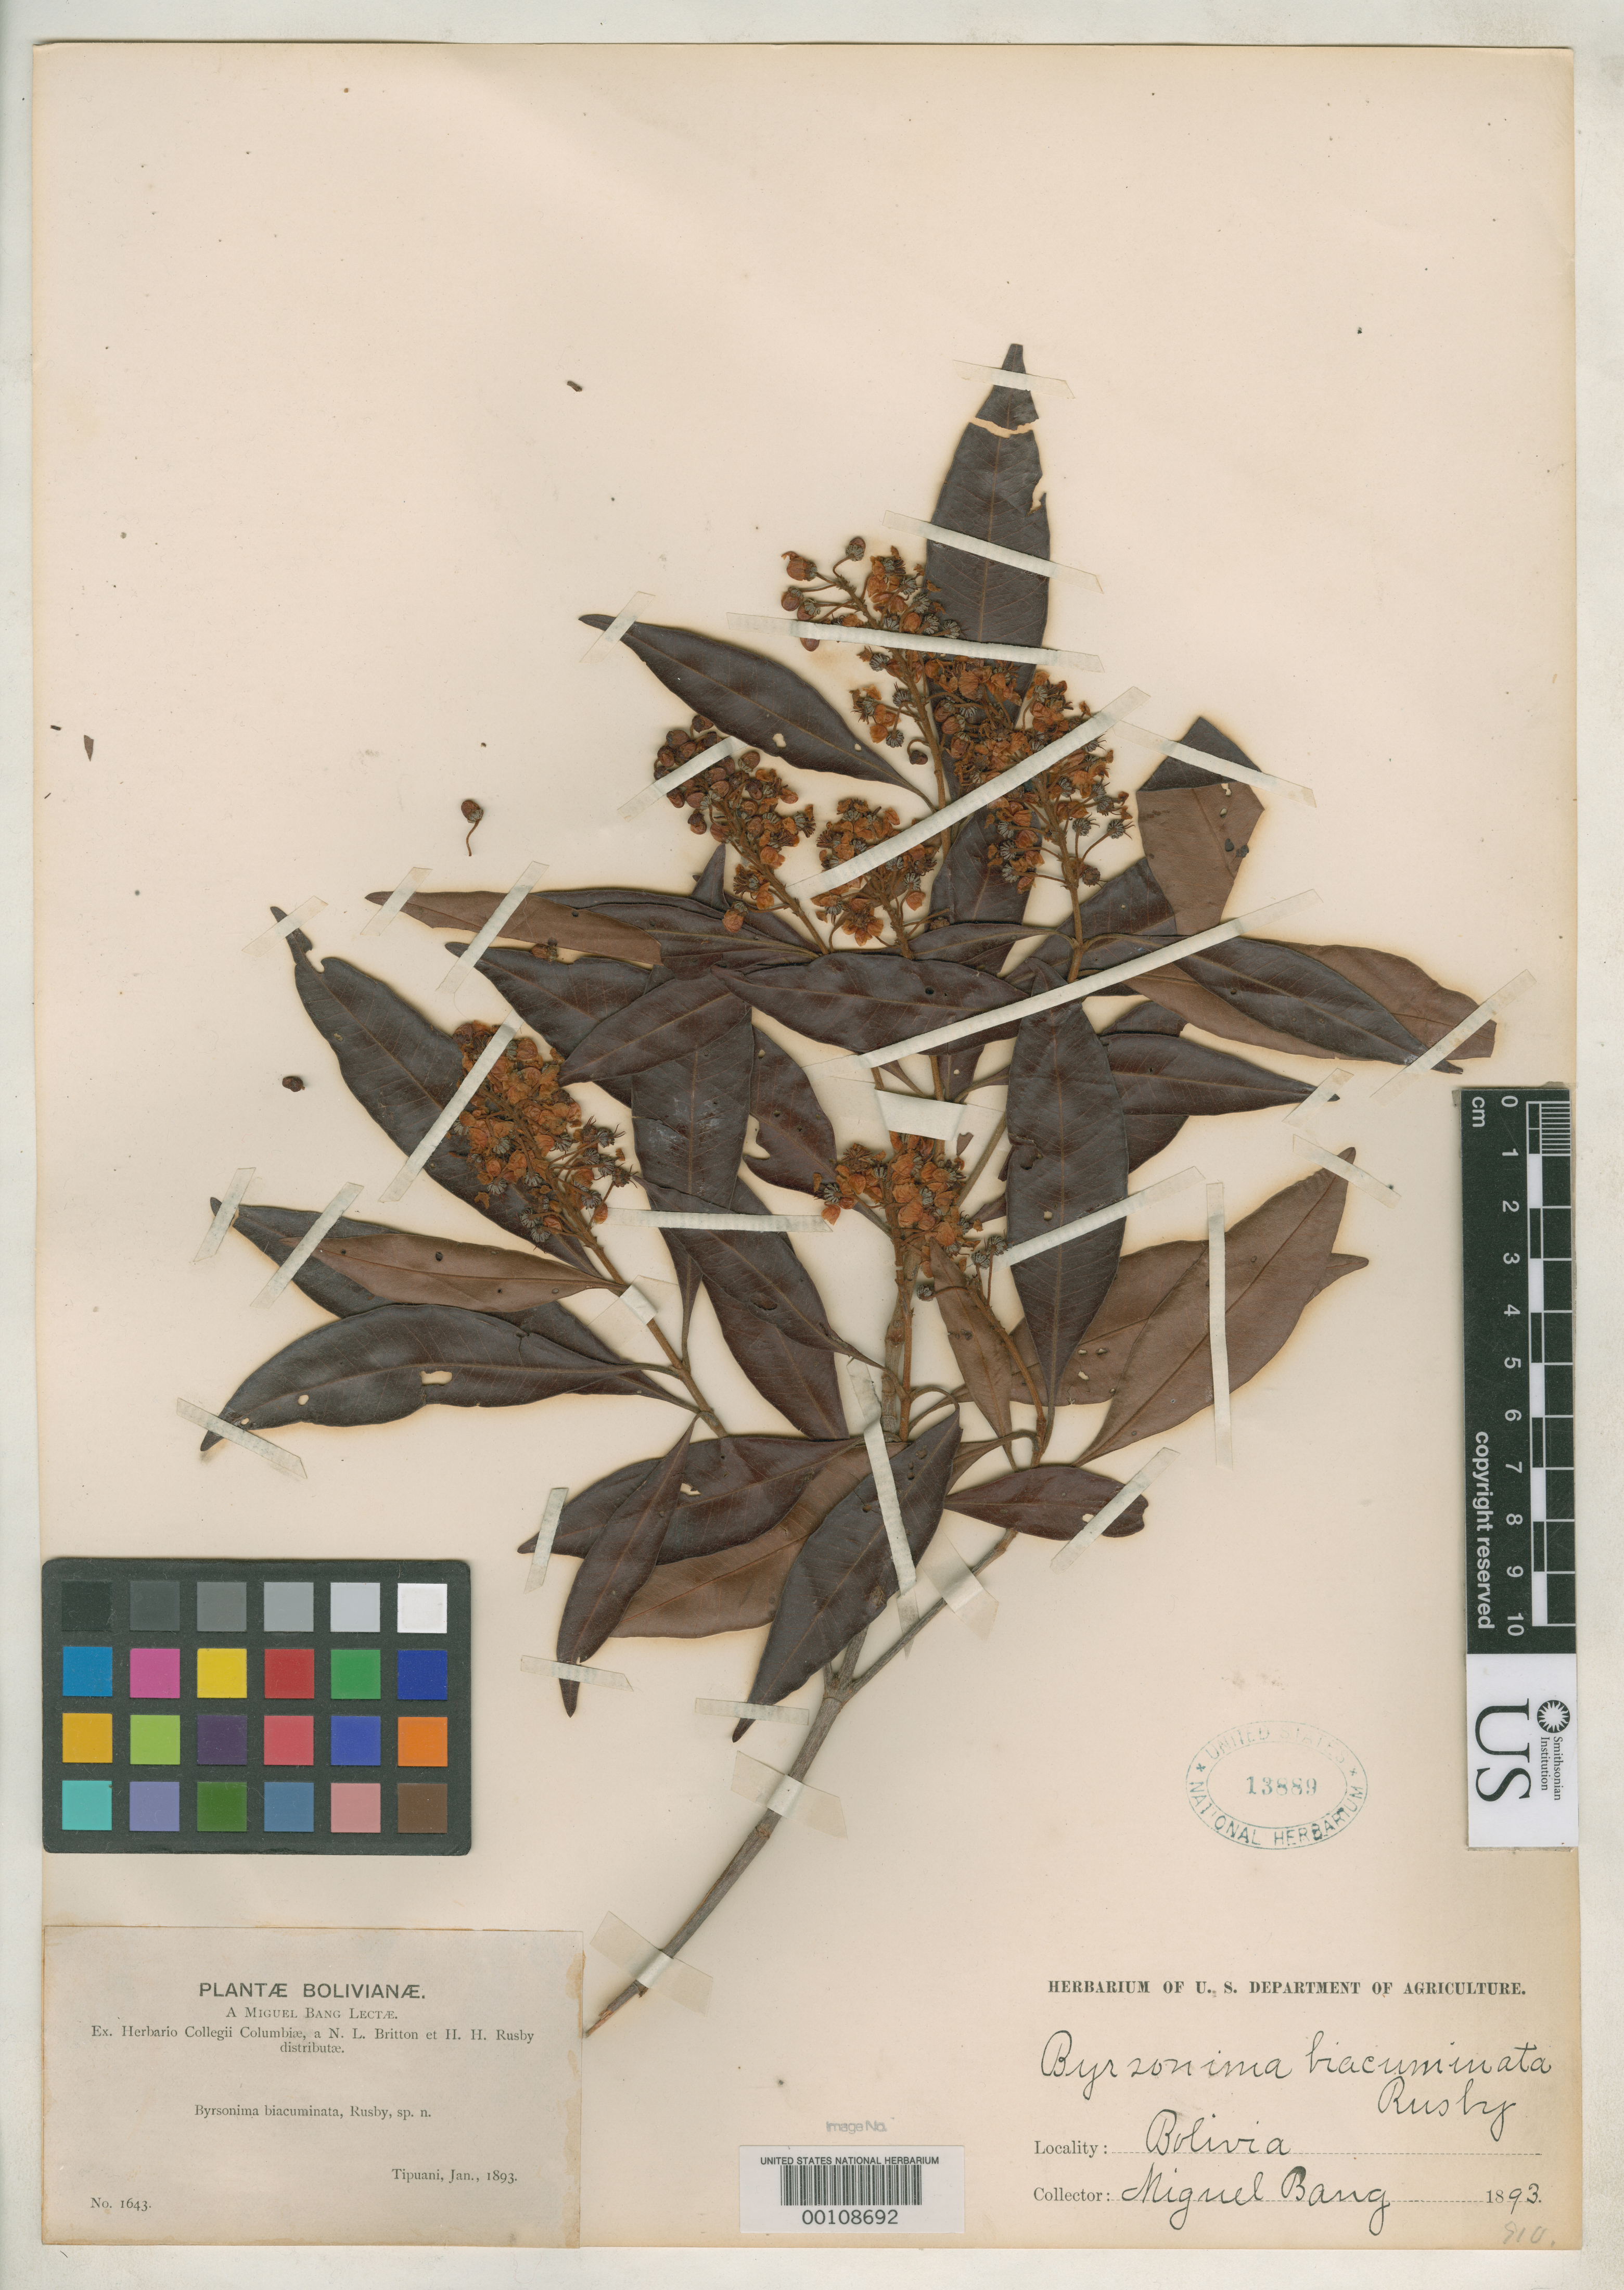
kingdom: Plantae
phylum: Tracheophyta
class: Magnoliopsida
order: Malpighiales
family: Malpighiaceae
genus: Byrsonima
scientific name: Byrsonima biacuminata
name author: Rusby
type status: Type Number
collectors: M. Bang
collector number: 1643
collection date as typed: Dec 1892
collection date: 1892-12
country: Bolivia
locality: Vic. Guanai.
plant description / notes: Dubiously type material. Duplicates collected by Bang on different dates were apparently distributed under this same number. Protologue cites collection date as Dec 1892 and only specimens with that date are definitely type material; duplicates dated Jan 1893 are probably original material but not types.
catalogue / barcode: US 13889